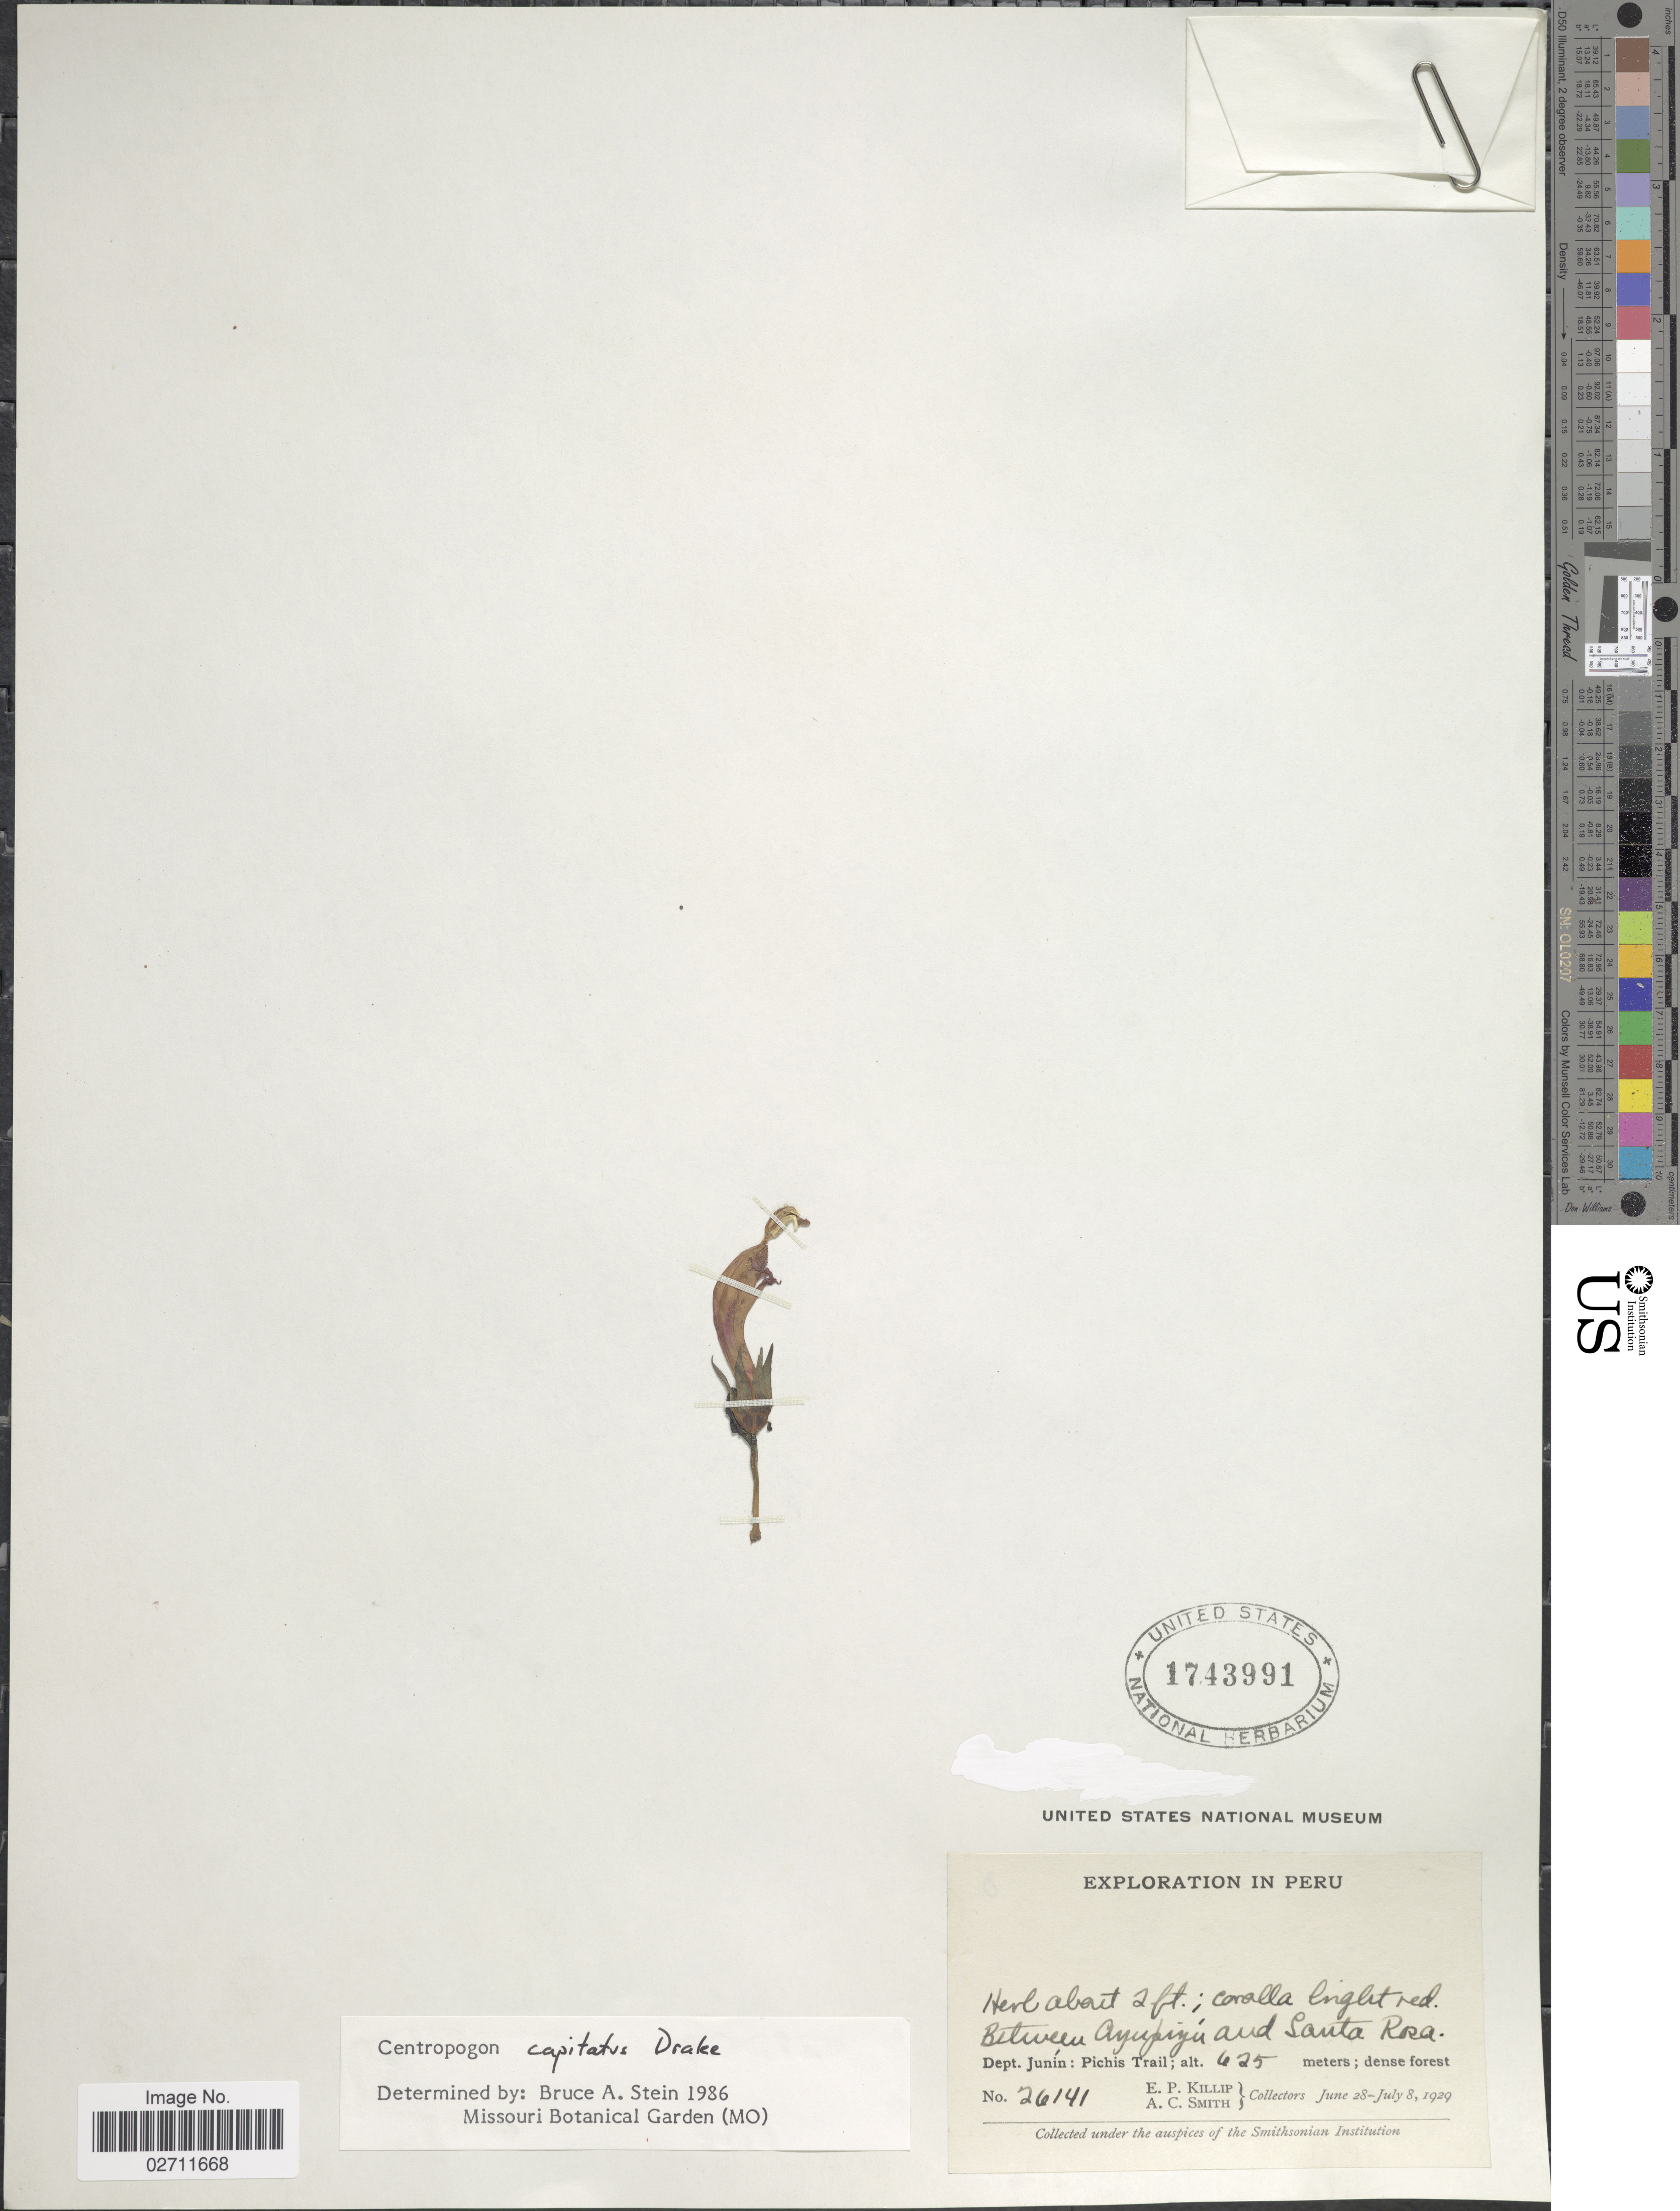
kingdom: Plantae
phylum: Tracheophyta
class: Magnoliopsida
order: Asterales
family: Campanulaceae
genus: Centropogon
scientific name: Centropogon capitatus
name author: Drake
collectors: E. P. Killip & A. C. Smith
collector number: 26141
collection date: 1929-06-28/1929-07-08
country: Peru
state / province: Junín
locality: Pichis Trail. Between Ayapiyu and Santa Rosa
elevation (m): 625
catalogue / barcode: US 1743991